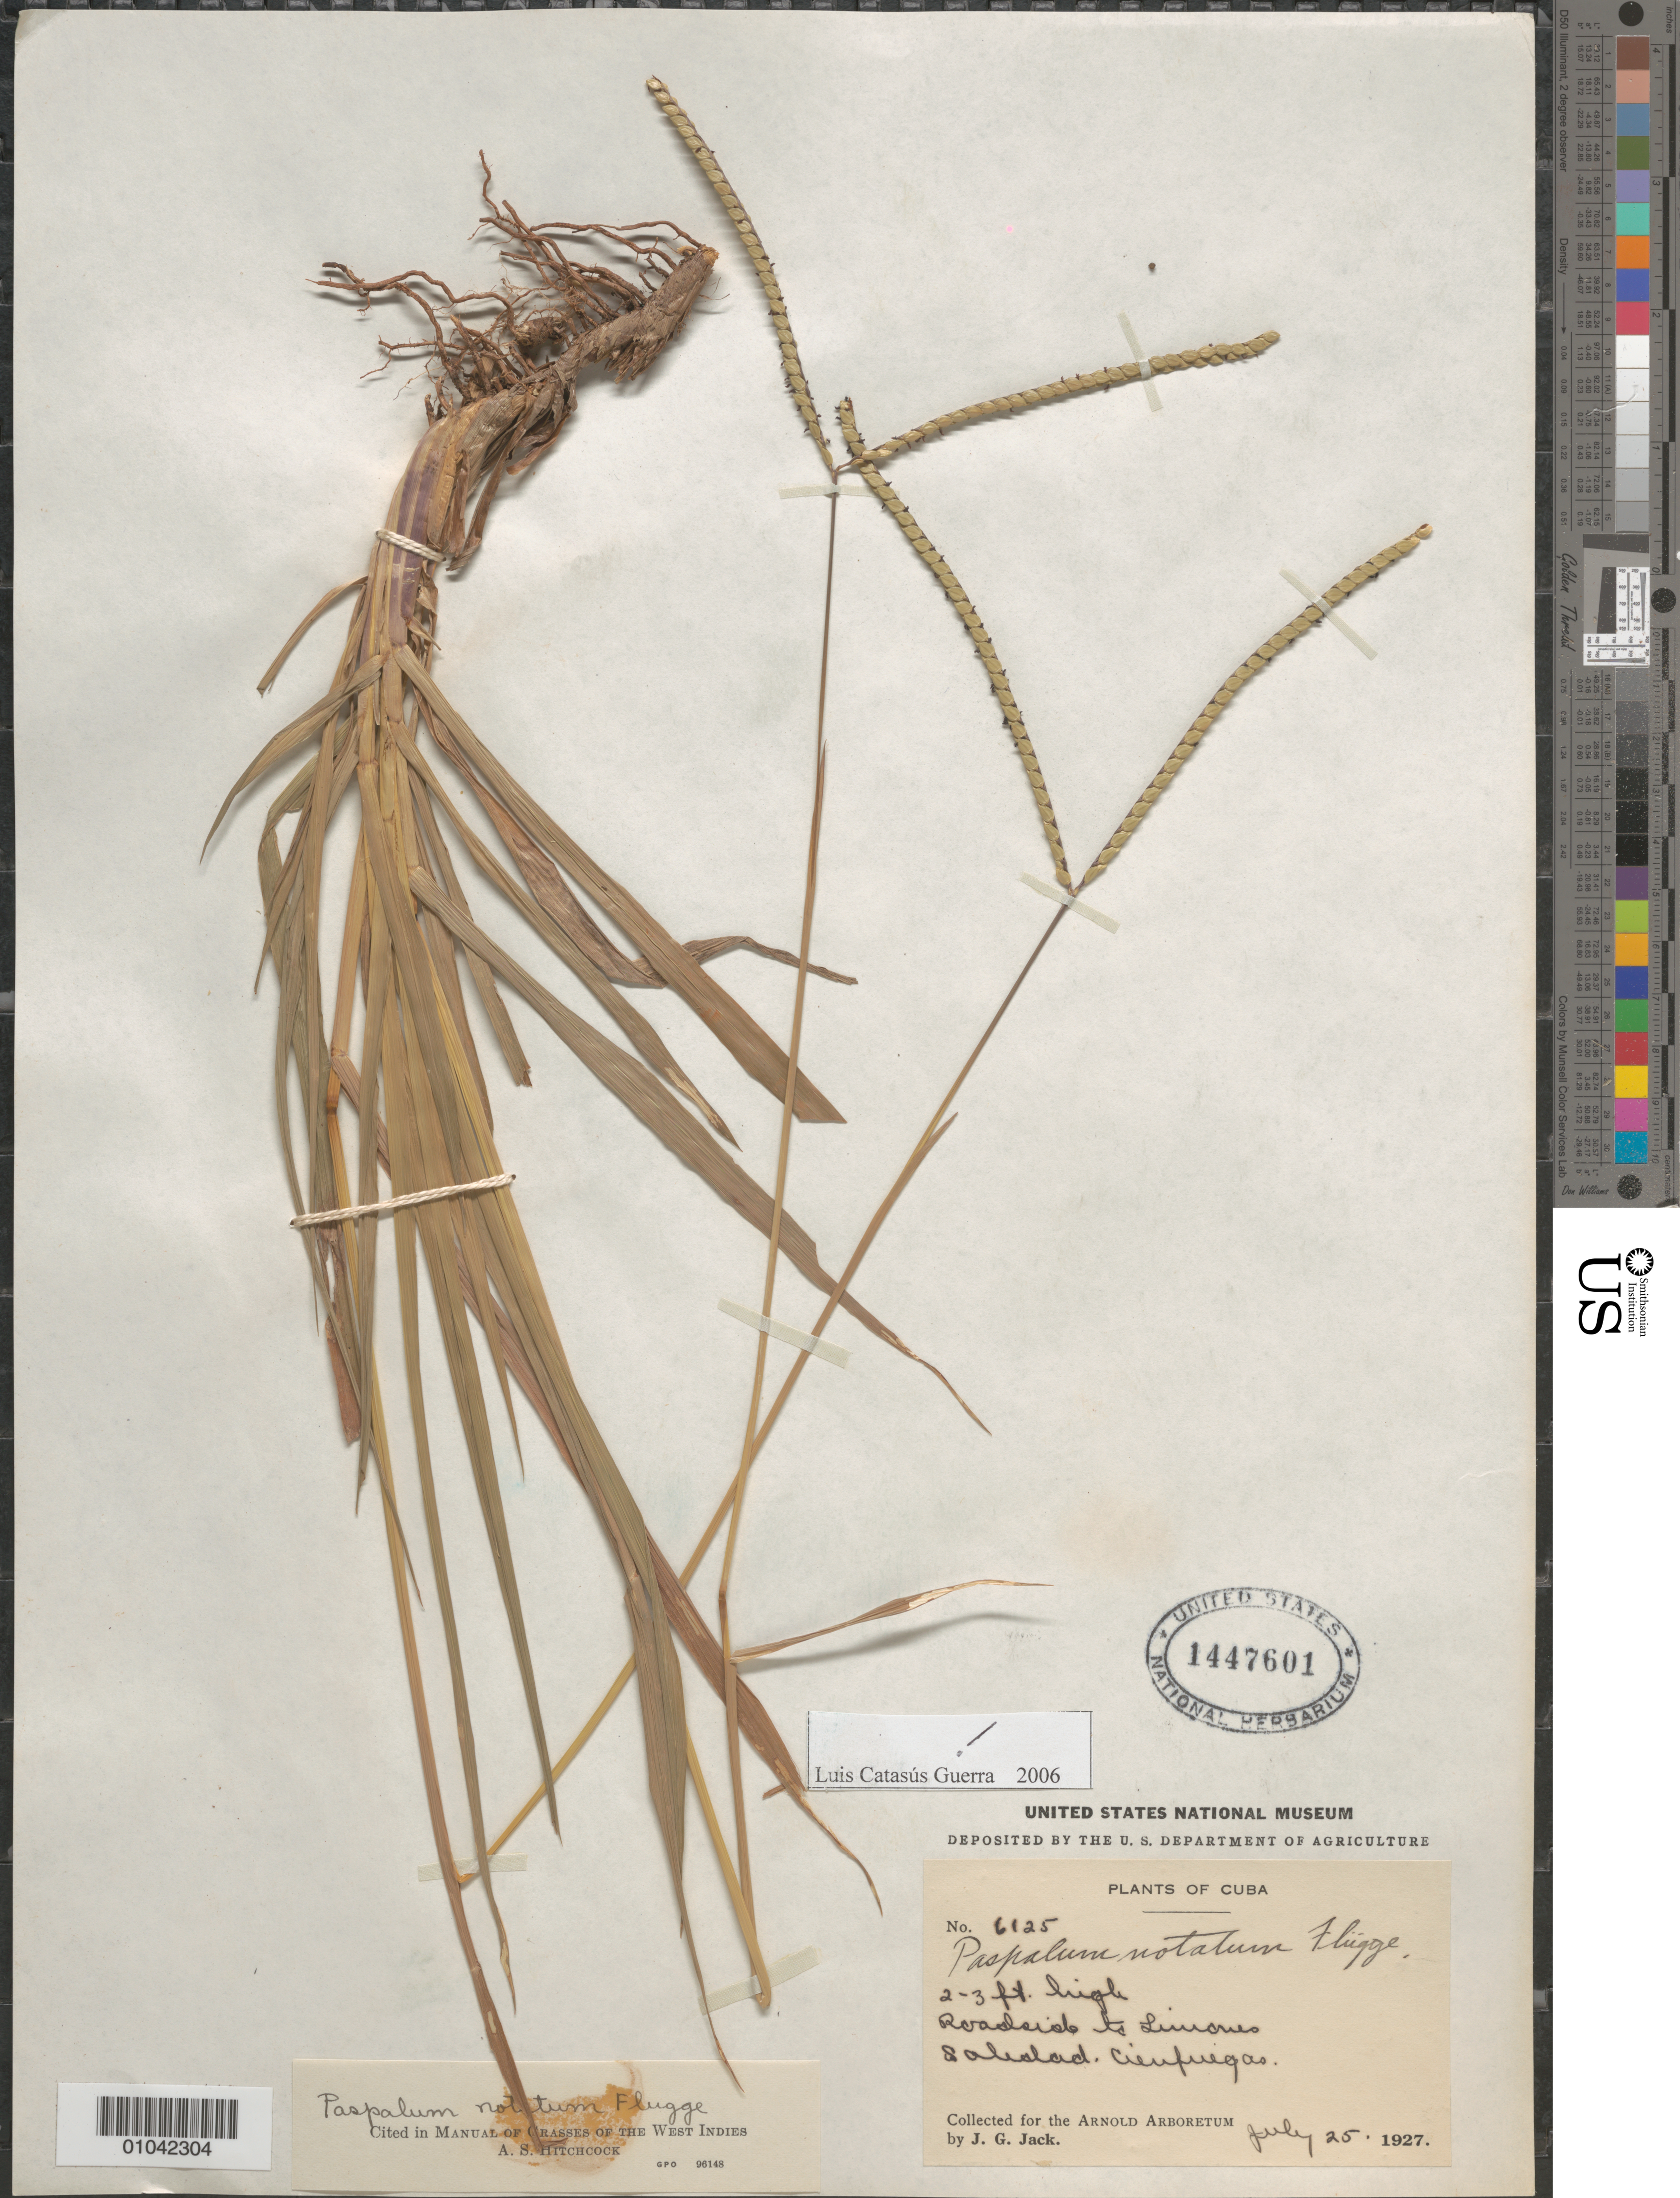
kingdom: Plantae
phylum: Tracheophyta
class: Liliopsida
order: Poales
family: Poaceae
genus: Paspalum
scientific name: Paspalum notatum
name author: Flüggé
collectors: J. G. Jack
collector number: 6125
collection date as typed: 25 Jul 1927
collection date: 1927-07-25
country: Cuba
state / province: Cienfuegos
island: Cuba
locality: Roadside to Limones, Soledad, Cienfuegos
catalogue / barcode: US 1447601